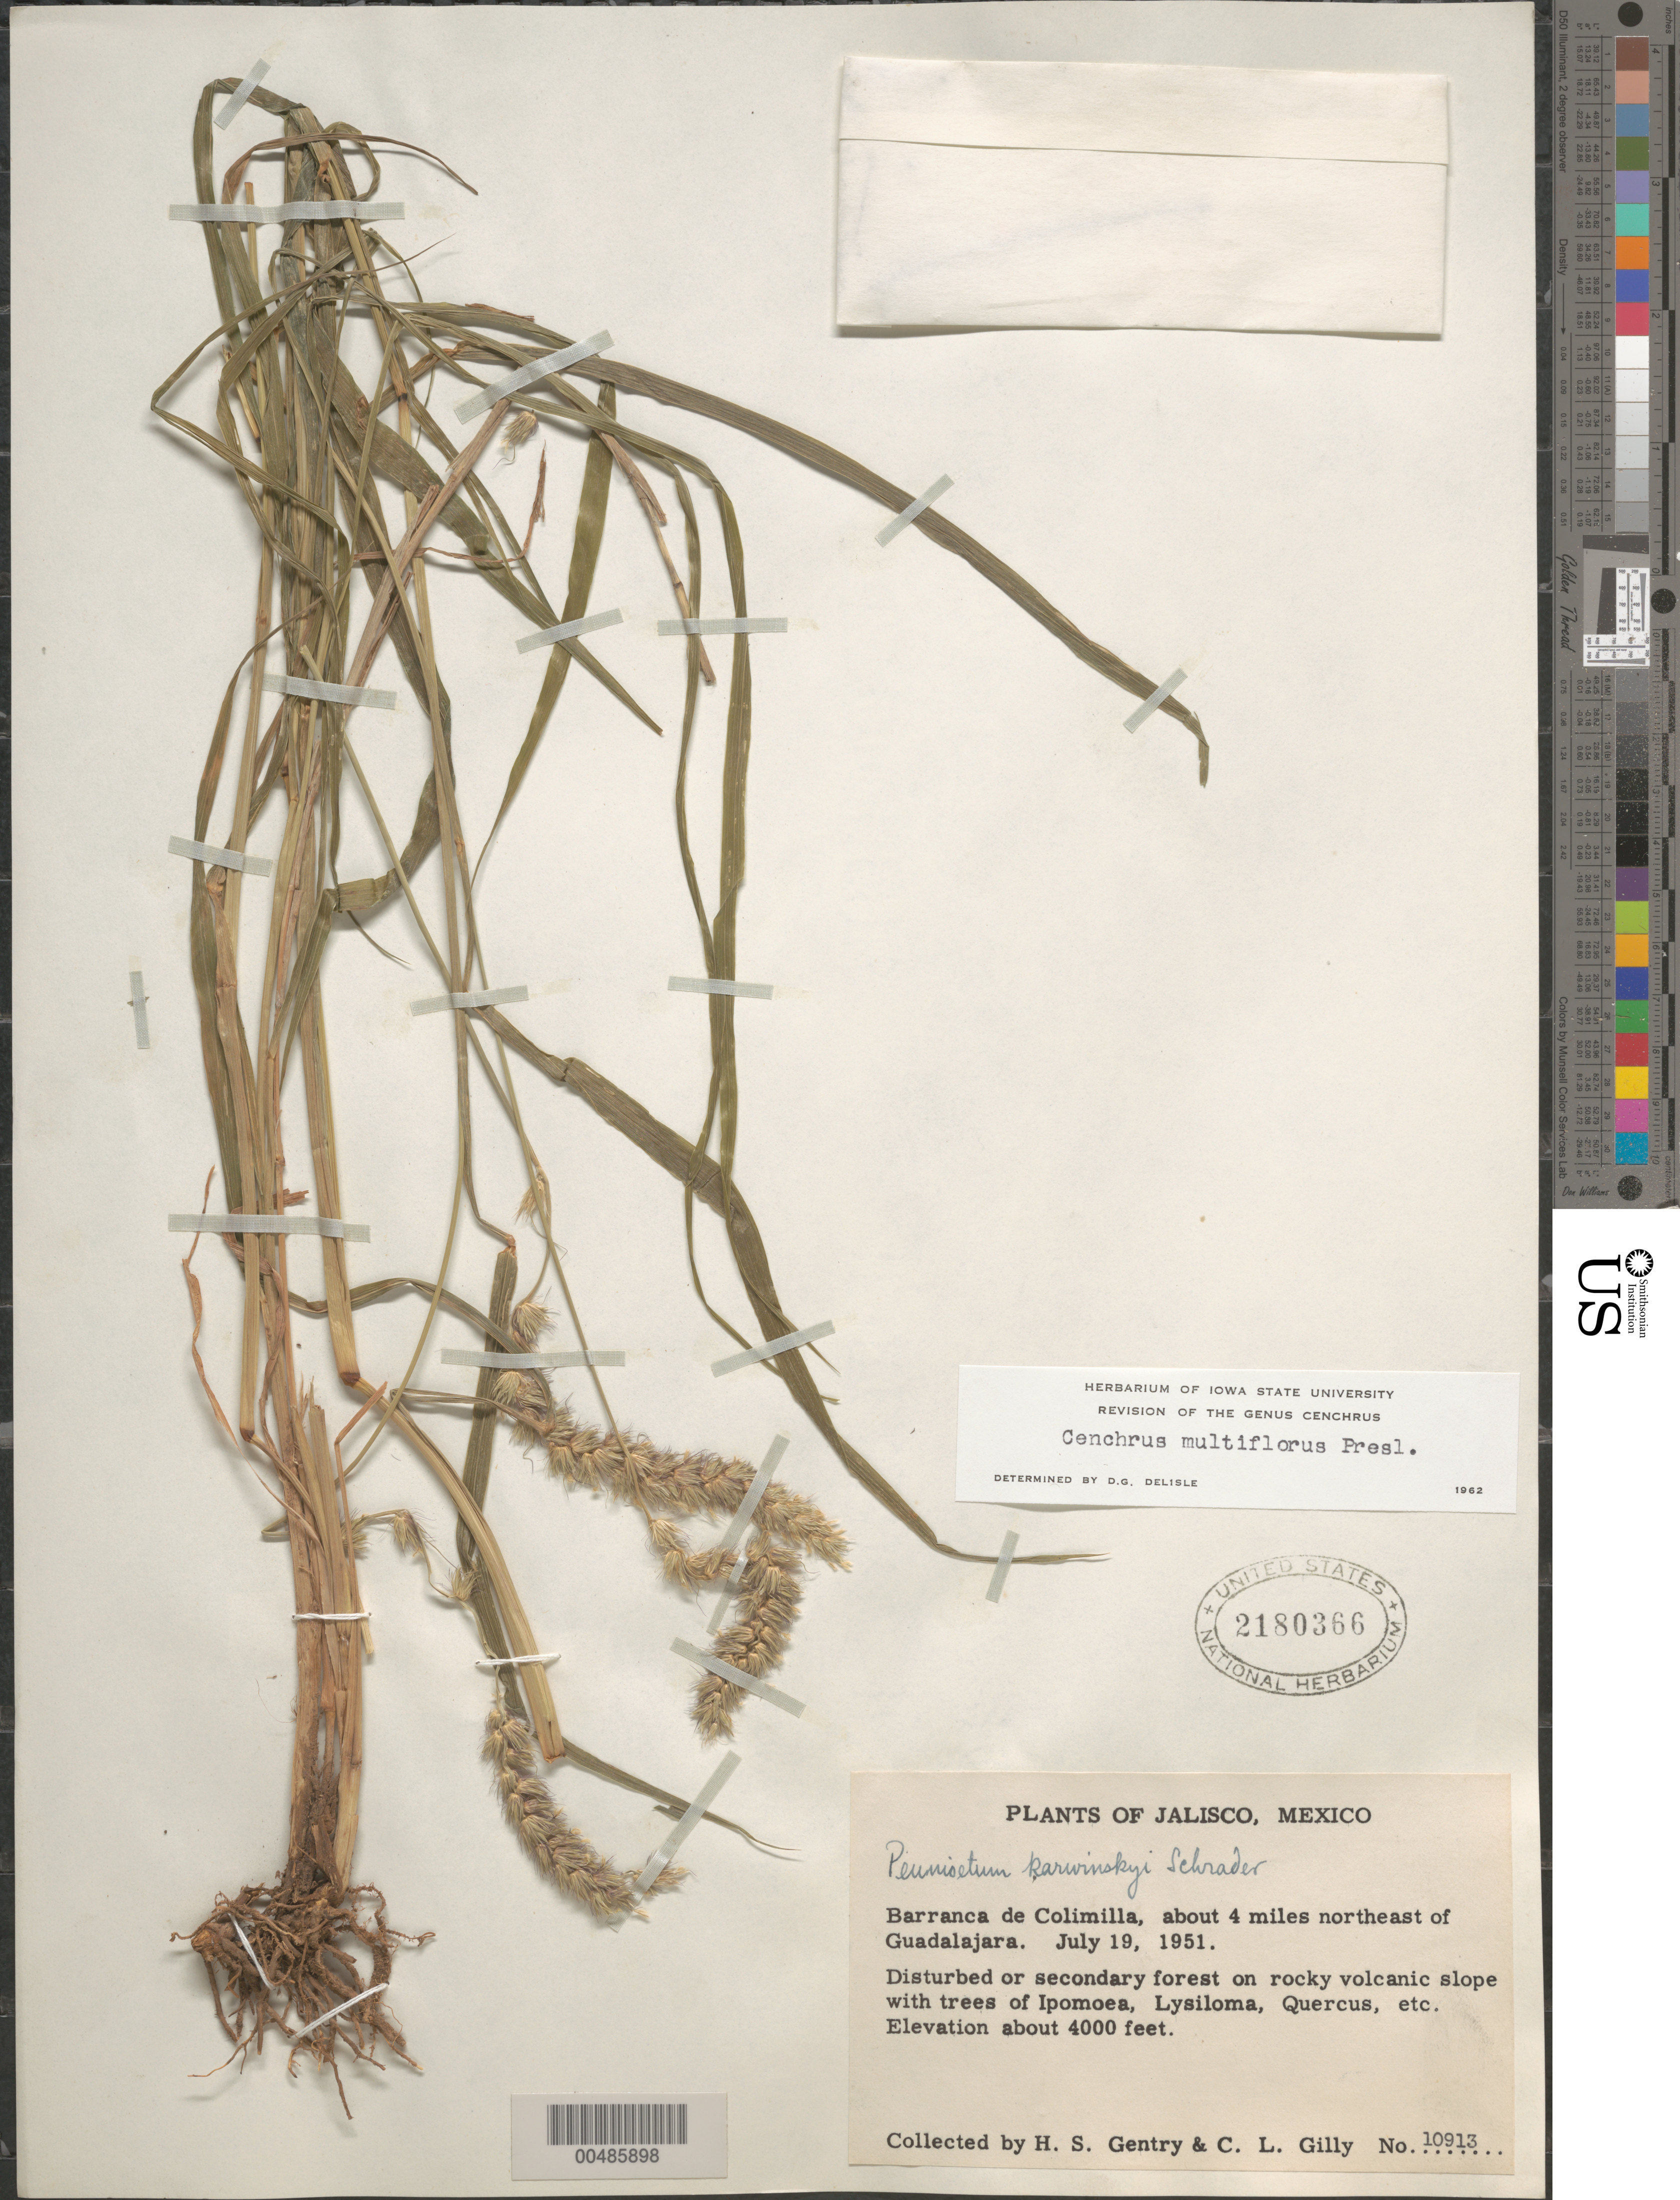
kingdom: Plantae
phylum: Tracheophyta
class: Liliopsida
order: Poales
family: Poaceae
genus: Cenchrus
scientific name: Cenchrus multiflorus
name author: C. Presl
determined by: Delisle, D. G.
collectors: H. S. Gentry & C. Gilly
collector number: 10913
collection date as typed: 19 Jul 1951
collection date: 1951-07-19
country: Mexico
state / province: Jalisco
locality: Barranca de Colimilla, about 4 mi NE of Guadalajara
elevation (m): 1219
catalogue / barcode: US 2180366